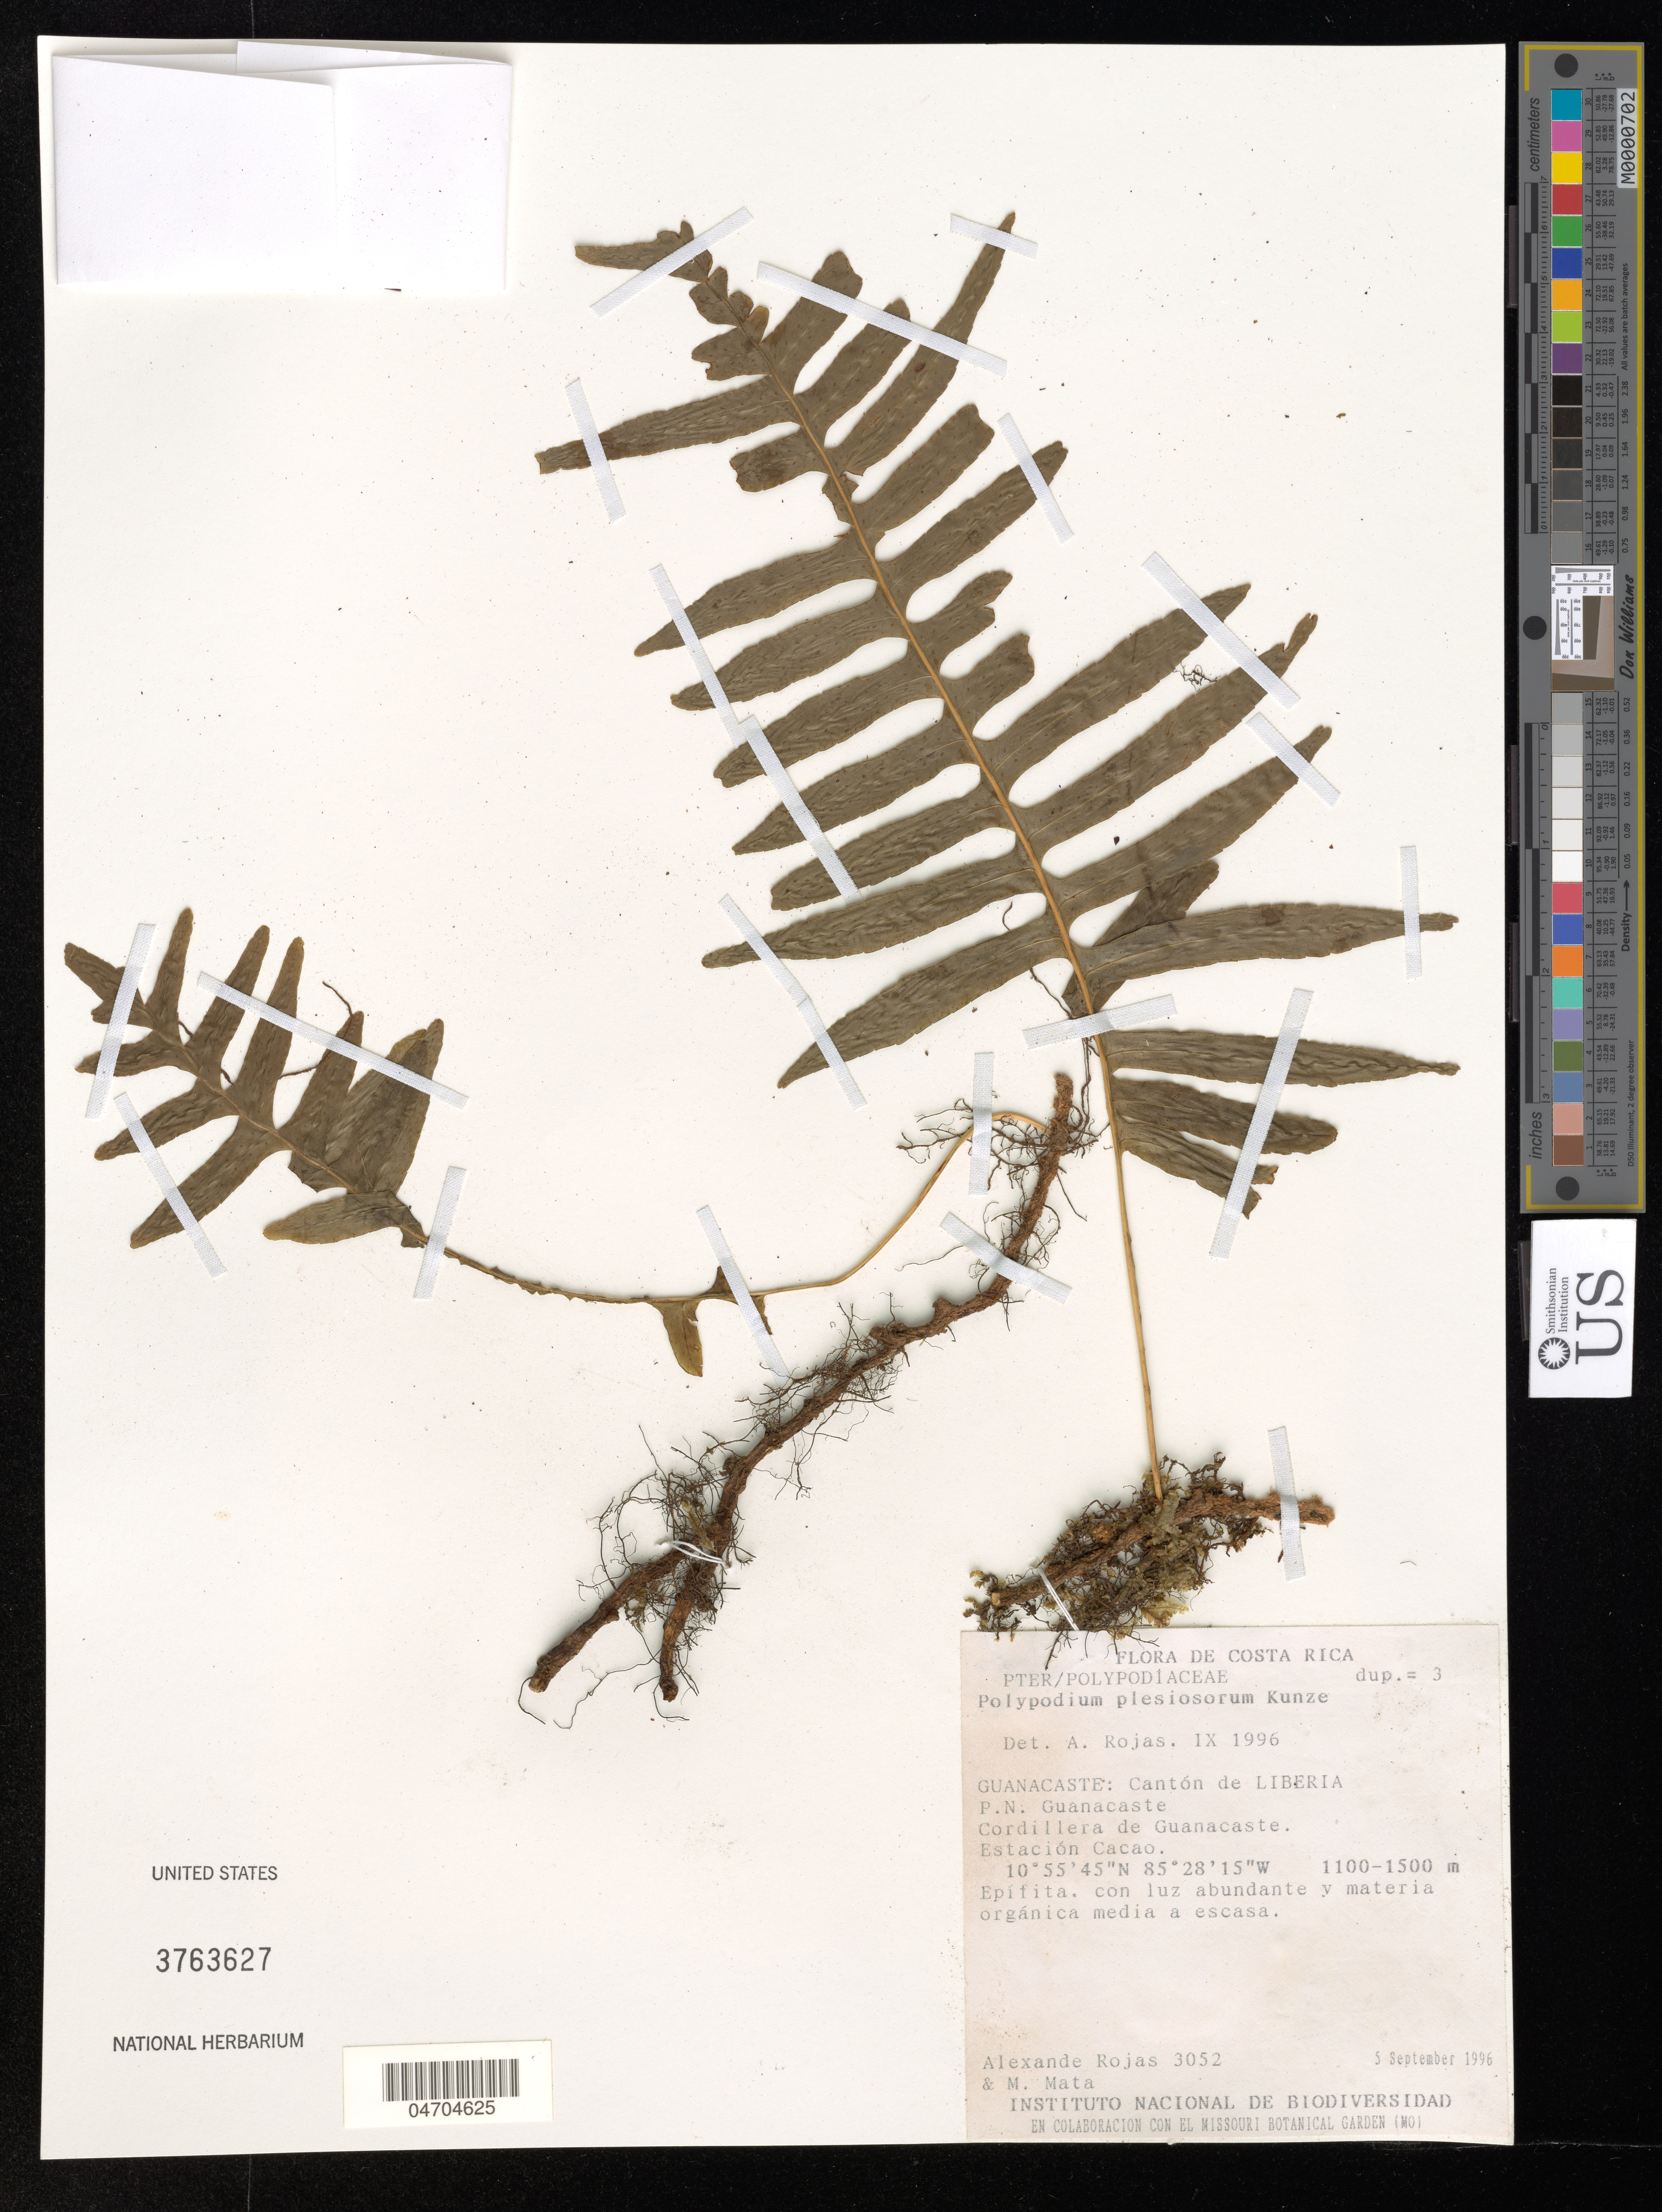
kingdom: Plantae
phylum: Tracheophyta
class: Polypodiopsida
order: Polypodiales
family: Polypodiaceae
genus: Polypodium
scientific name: Polypodium plesiosorum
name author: Kunze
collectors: A. Rojas & M. Mata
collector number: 3052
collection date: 1996-09-05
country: Costa Rica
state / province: Guanacaste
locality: Cantón de LIBERIA. P.N. Guanacaste. Cordillera de Guanacaste. Estación Cacao.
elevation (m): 1100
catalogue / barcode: US 3763627